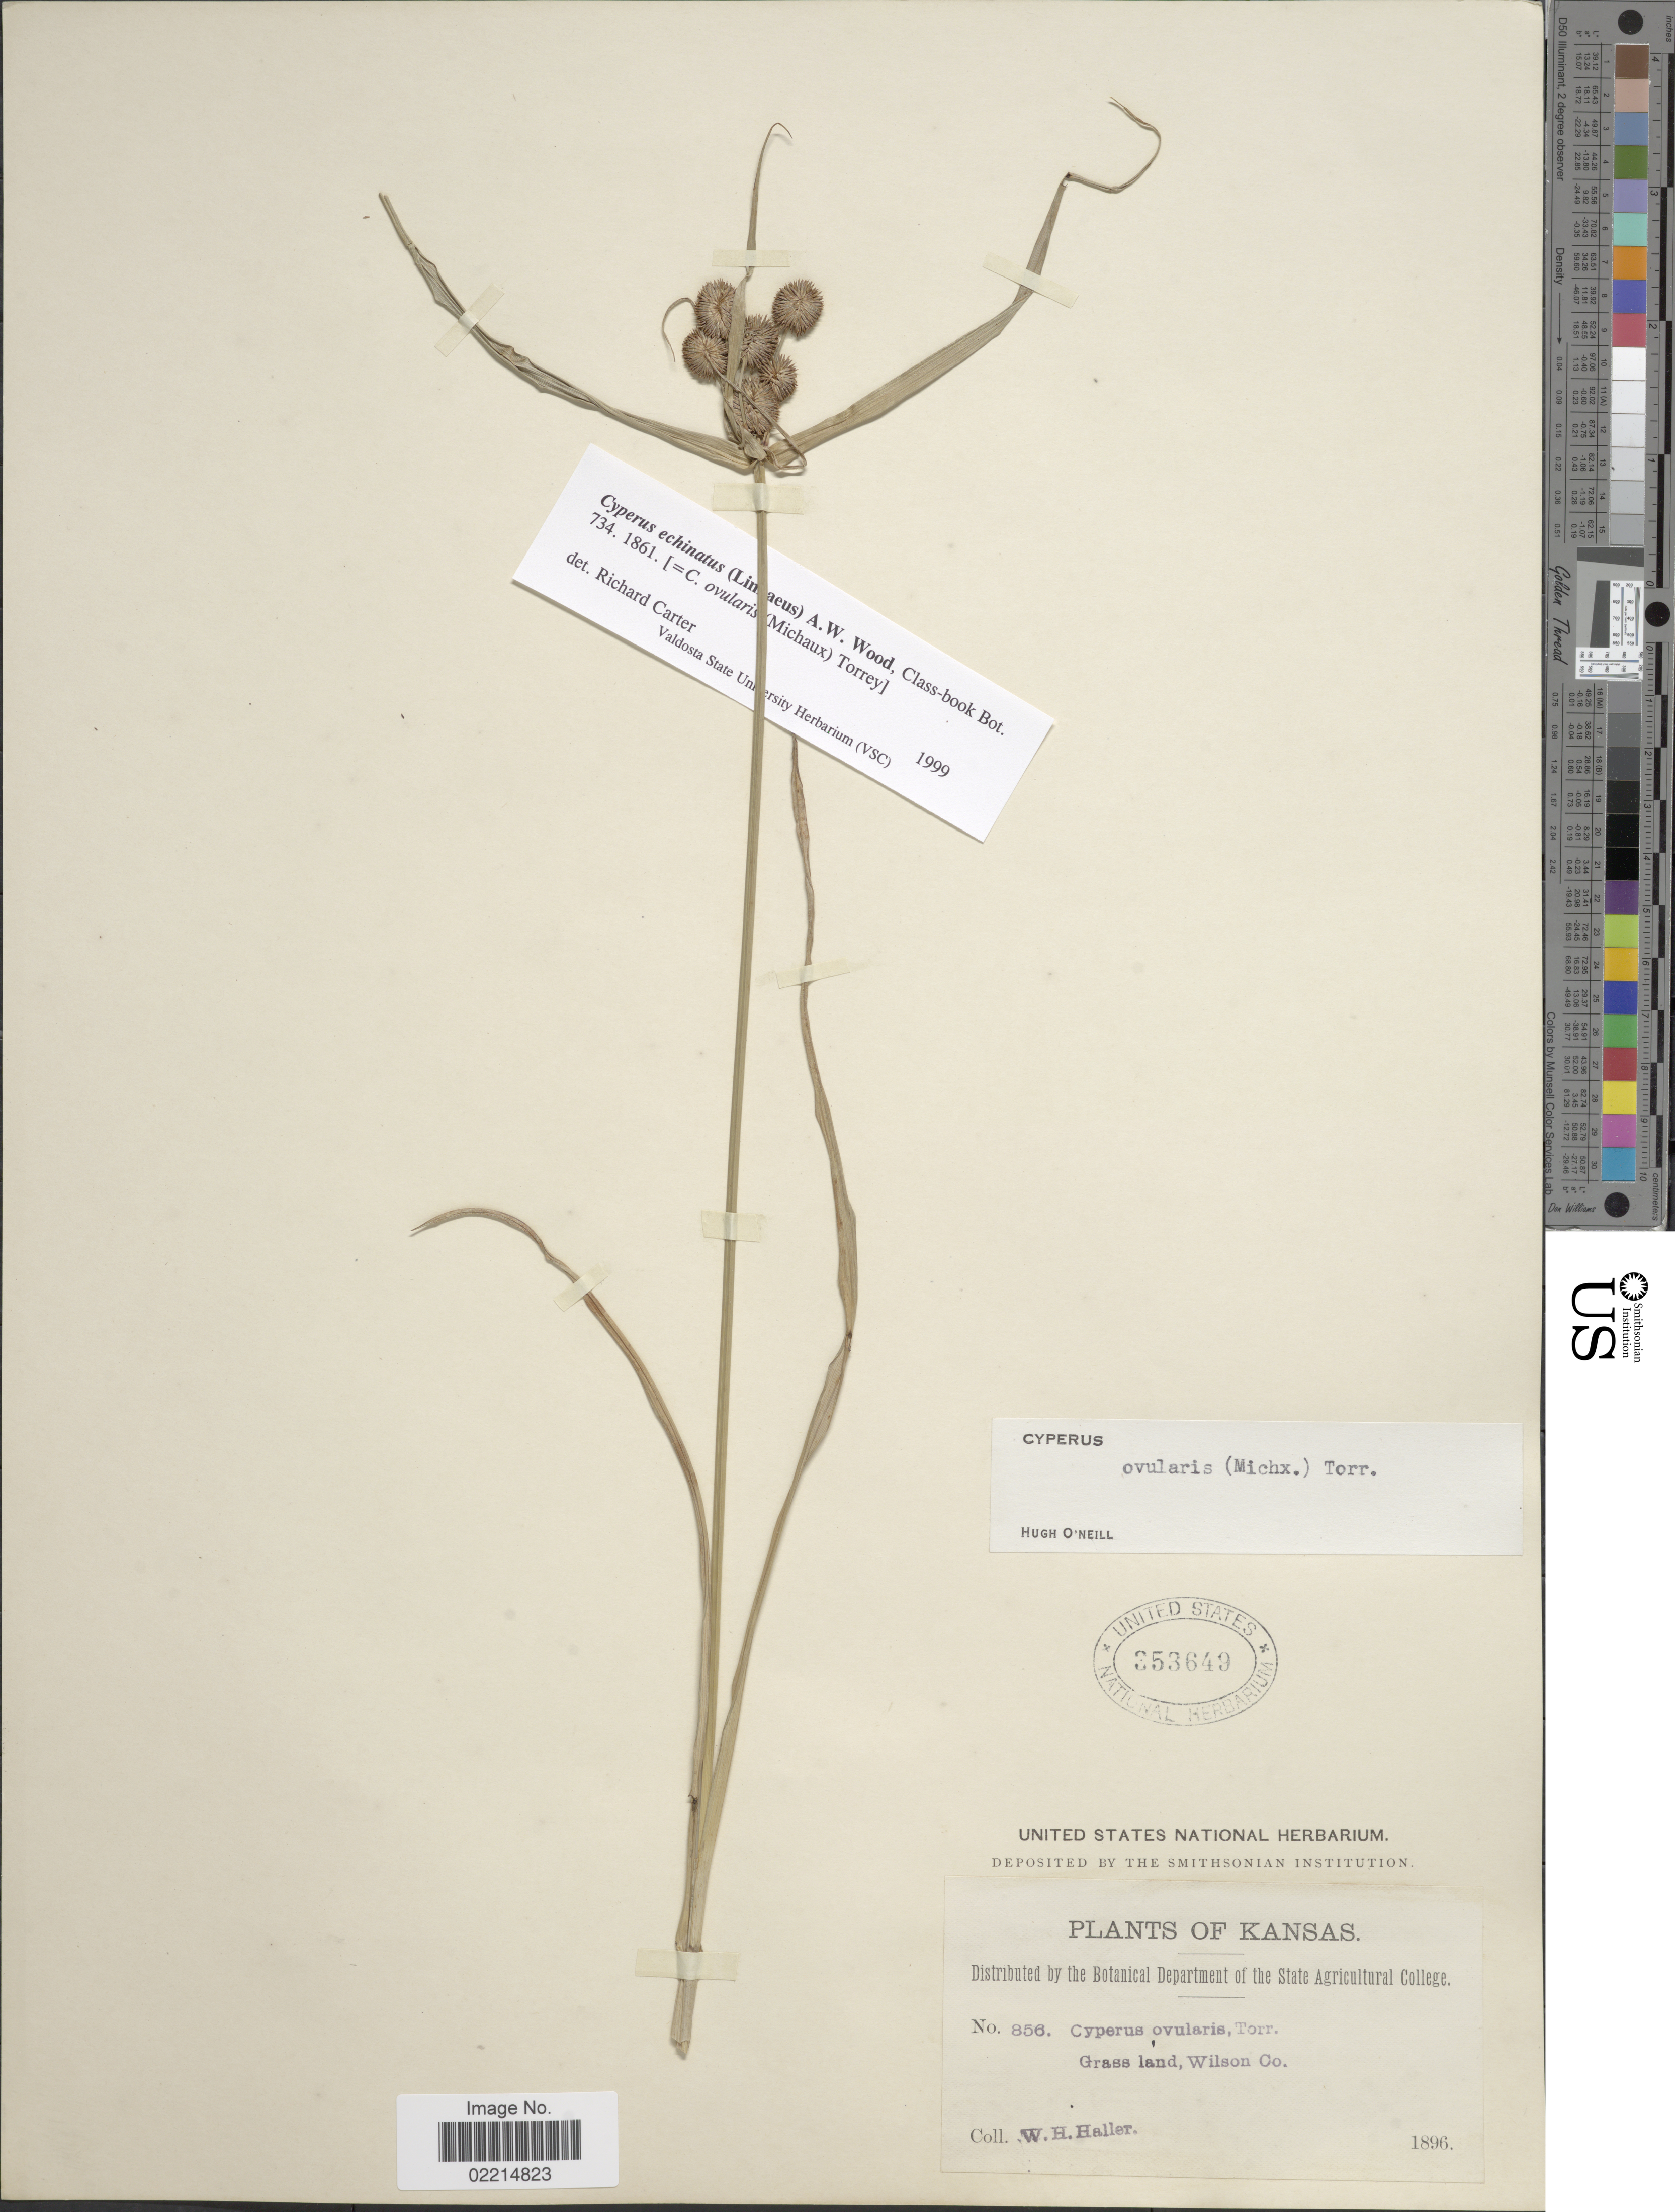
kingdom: Plantae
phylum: Tracheophyta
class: Liliopsida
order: Poales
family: Cyperaceae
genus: Cyperus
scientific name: Cyperus echinatus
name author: (L.) Alph. Wood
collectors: W. Haller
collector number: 856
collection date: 1896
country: United States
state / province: Kansas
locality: Grass land, Wilson Co.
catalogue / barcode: US 353649